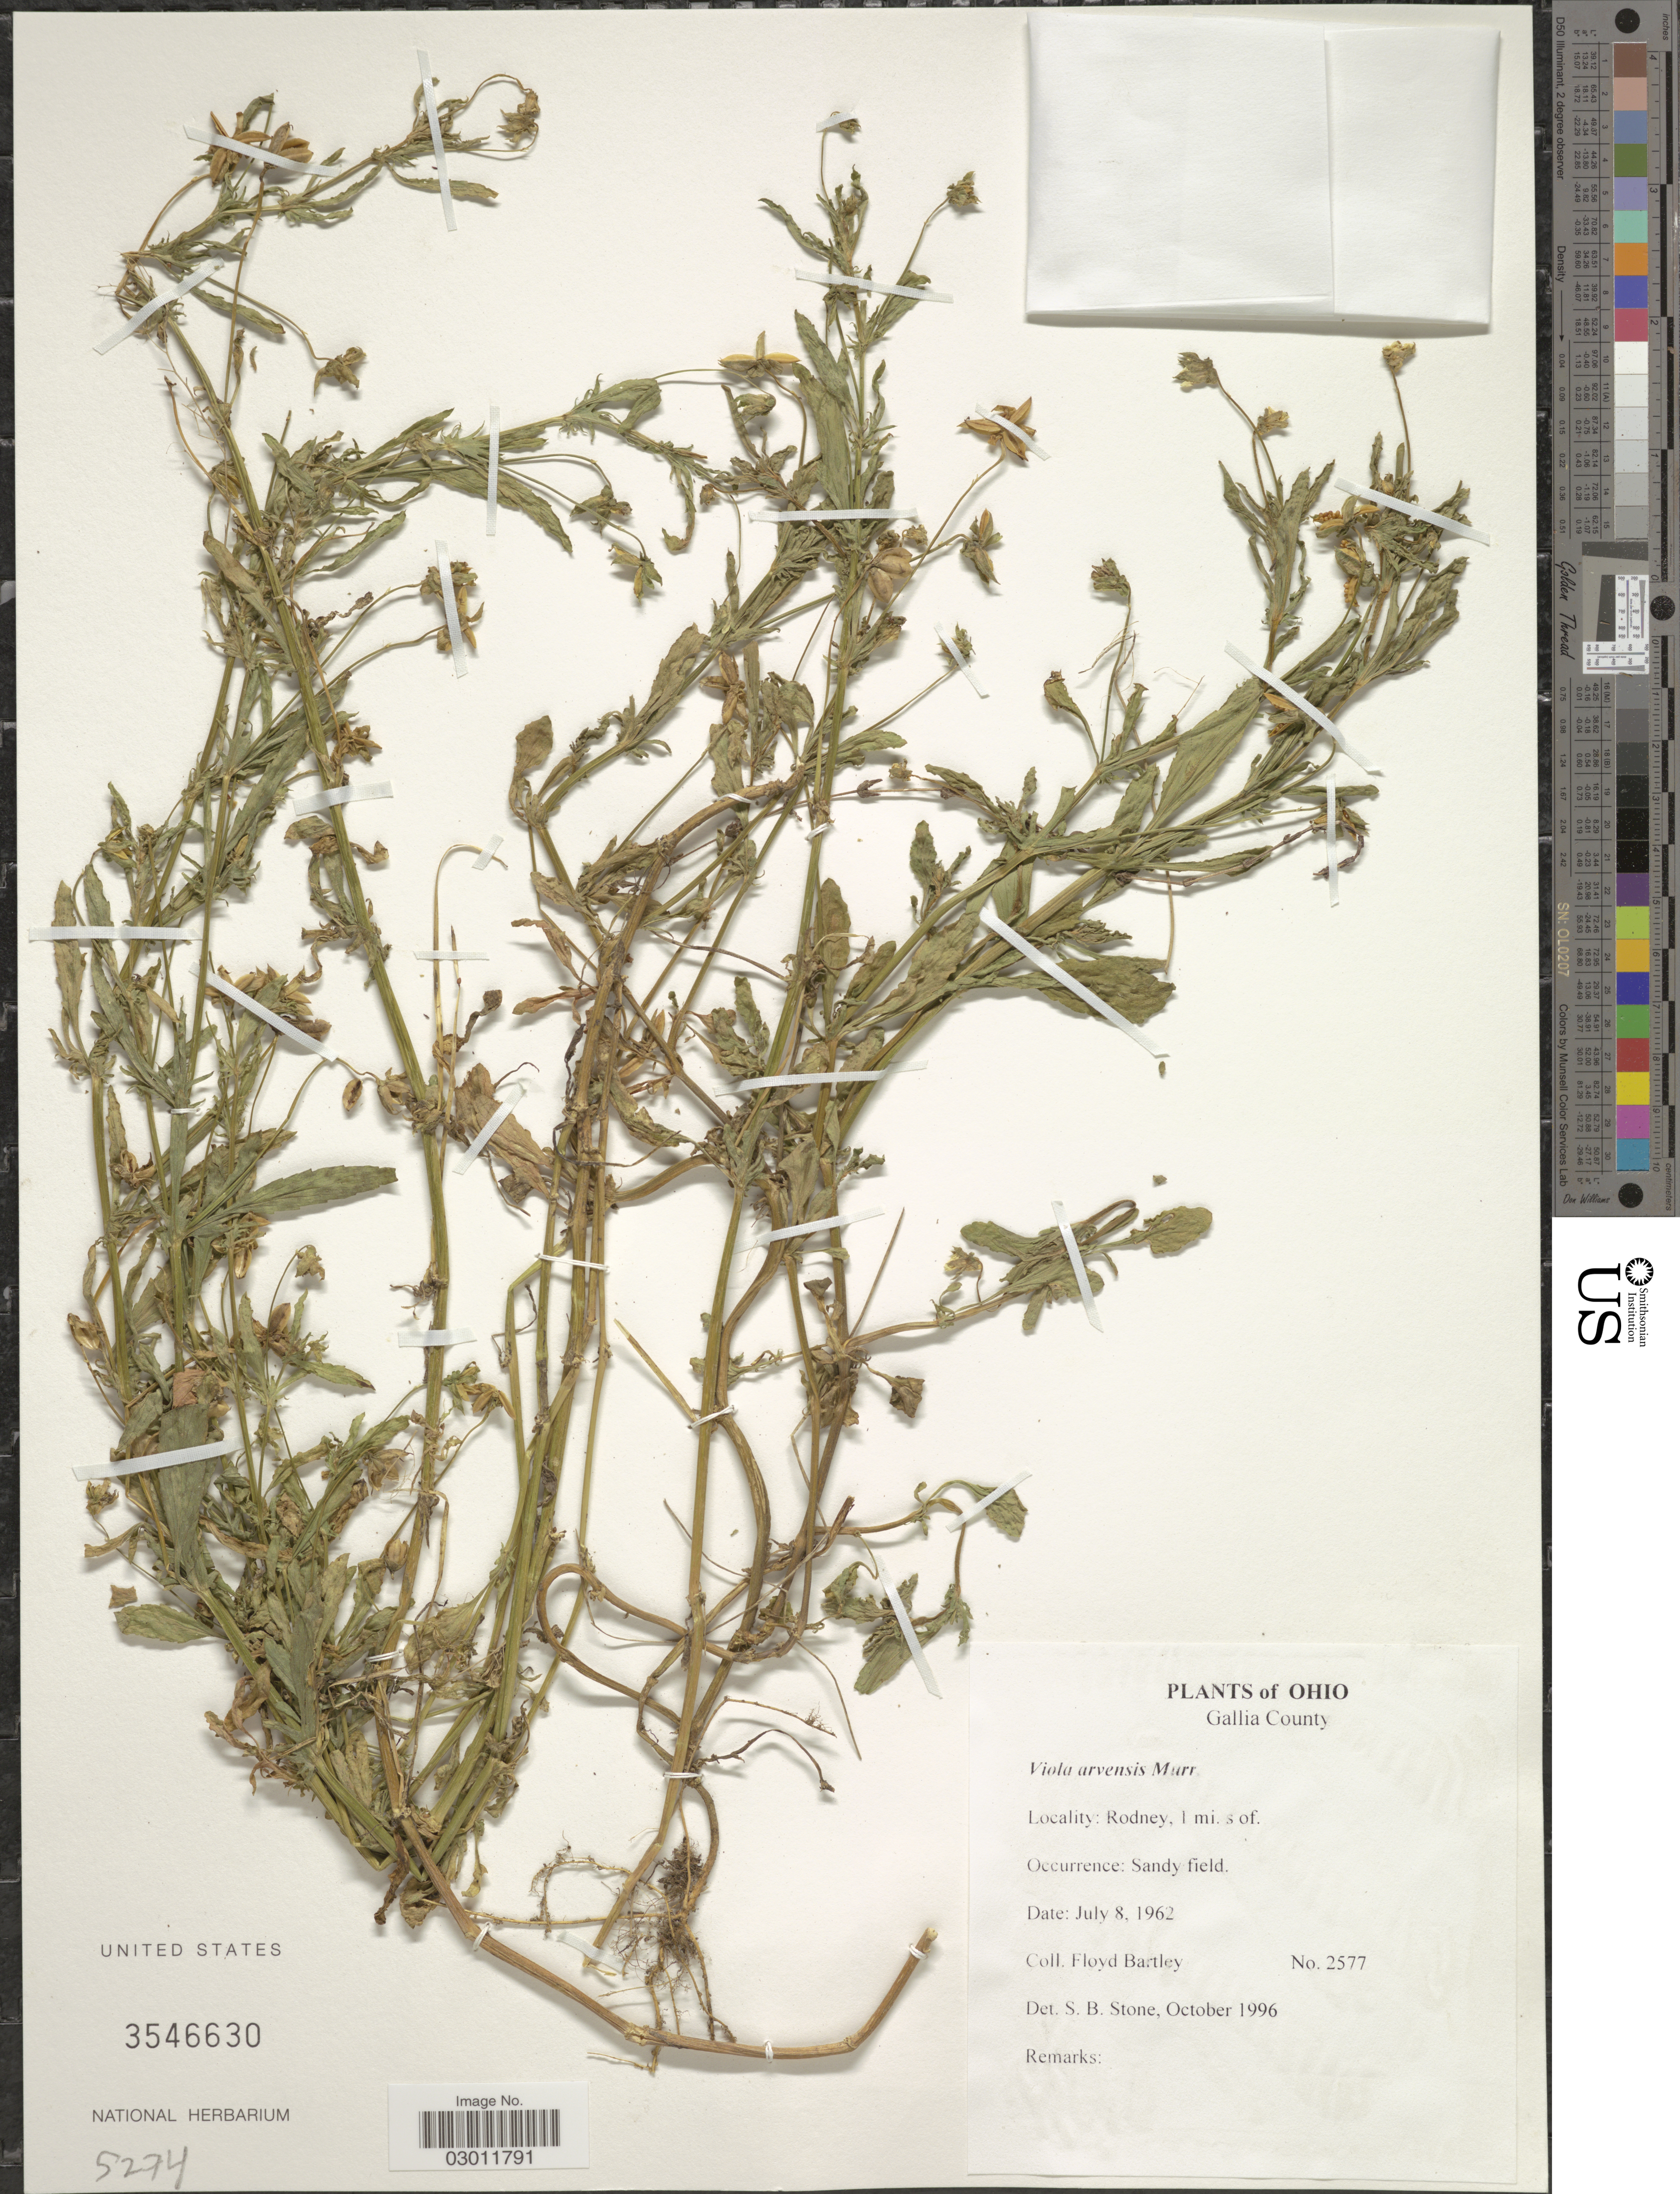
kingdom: Plantae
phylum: Tracheophyta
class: Magnoliopsida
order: Malpighiales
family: Violaceae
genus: Viola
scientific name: Viola arvensis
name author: Murray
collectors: F. Bartley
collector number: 2577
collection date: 1962-07-08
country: United States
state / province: Ohio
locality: Gallia County. Rodney, 1 mi. s of.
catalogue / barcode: US 3546630